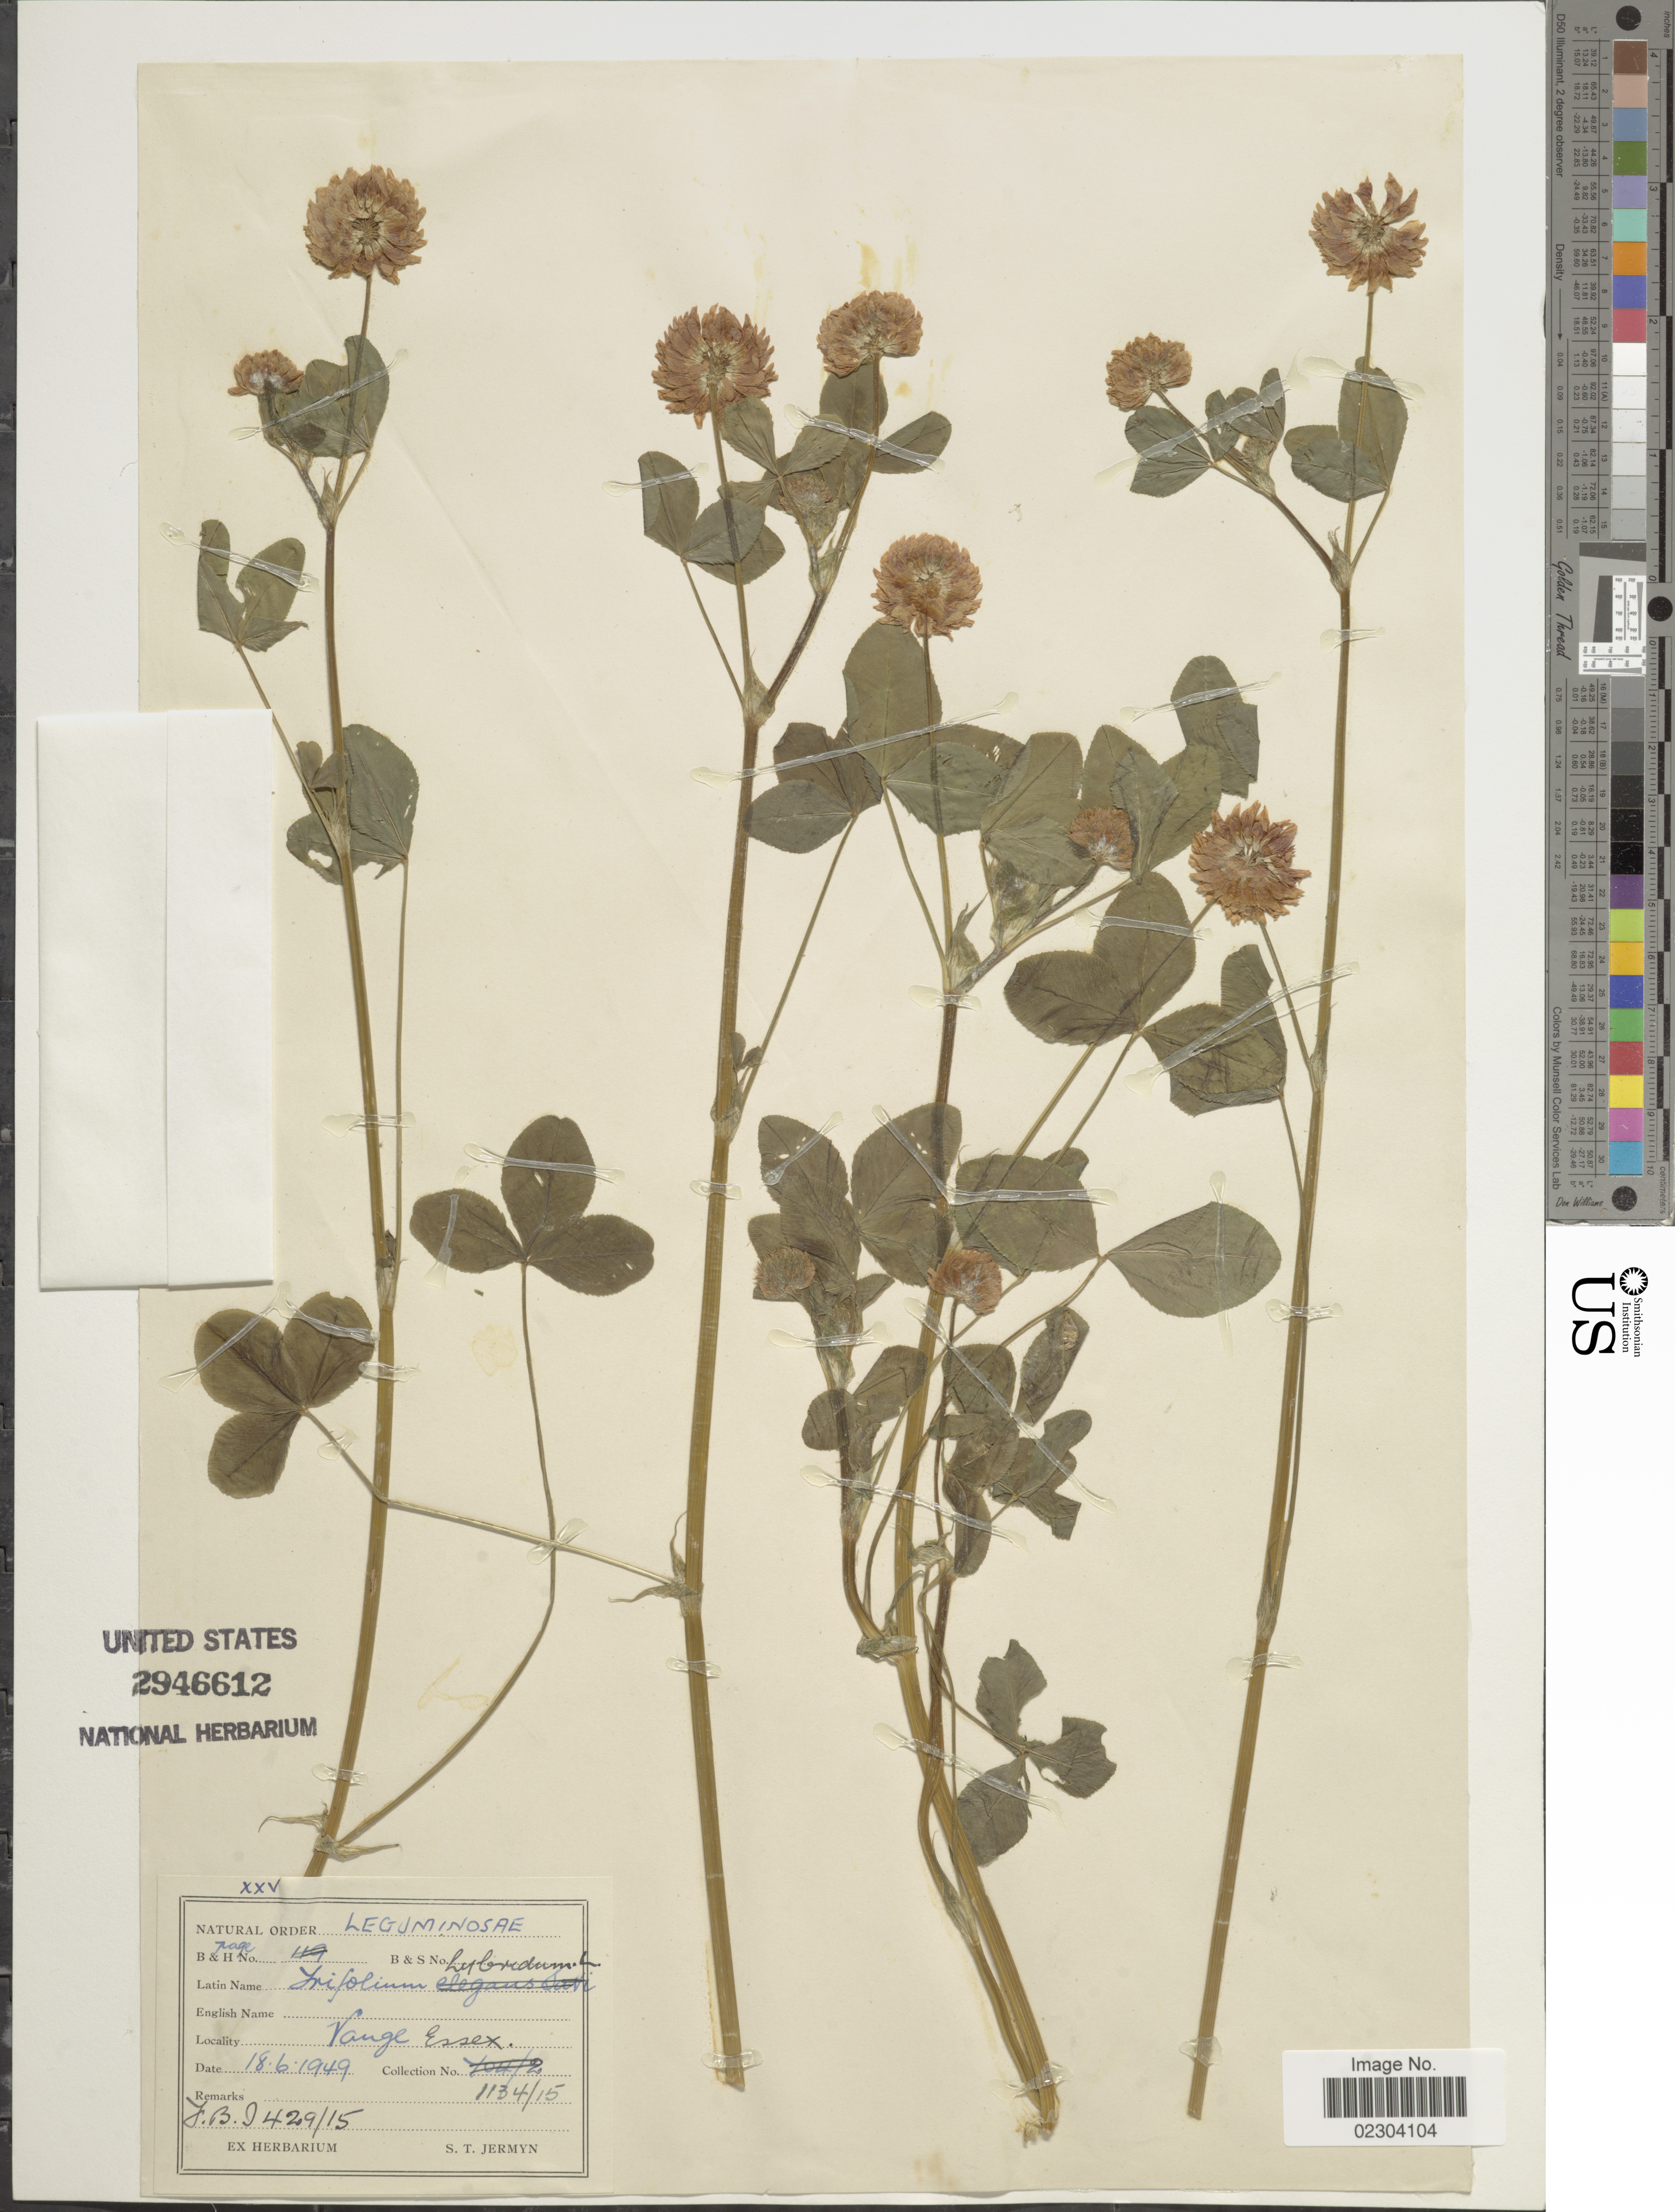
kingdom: Plantae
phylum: Tracheophyta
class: Magnoliopsida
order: Fabales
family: Fabaceae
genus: Trifolium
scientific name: Trifolium hybridum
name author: L.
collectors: ex herb. S. T. Jermyn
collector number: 1134/15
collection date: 1949-06-18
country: United Kingdom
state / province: England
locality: Vange Essex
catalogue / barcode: US 2946612